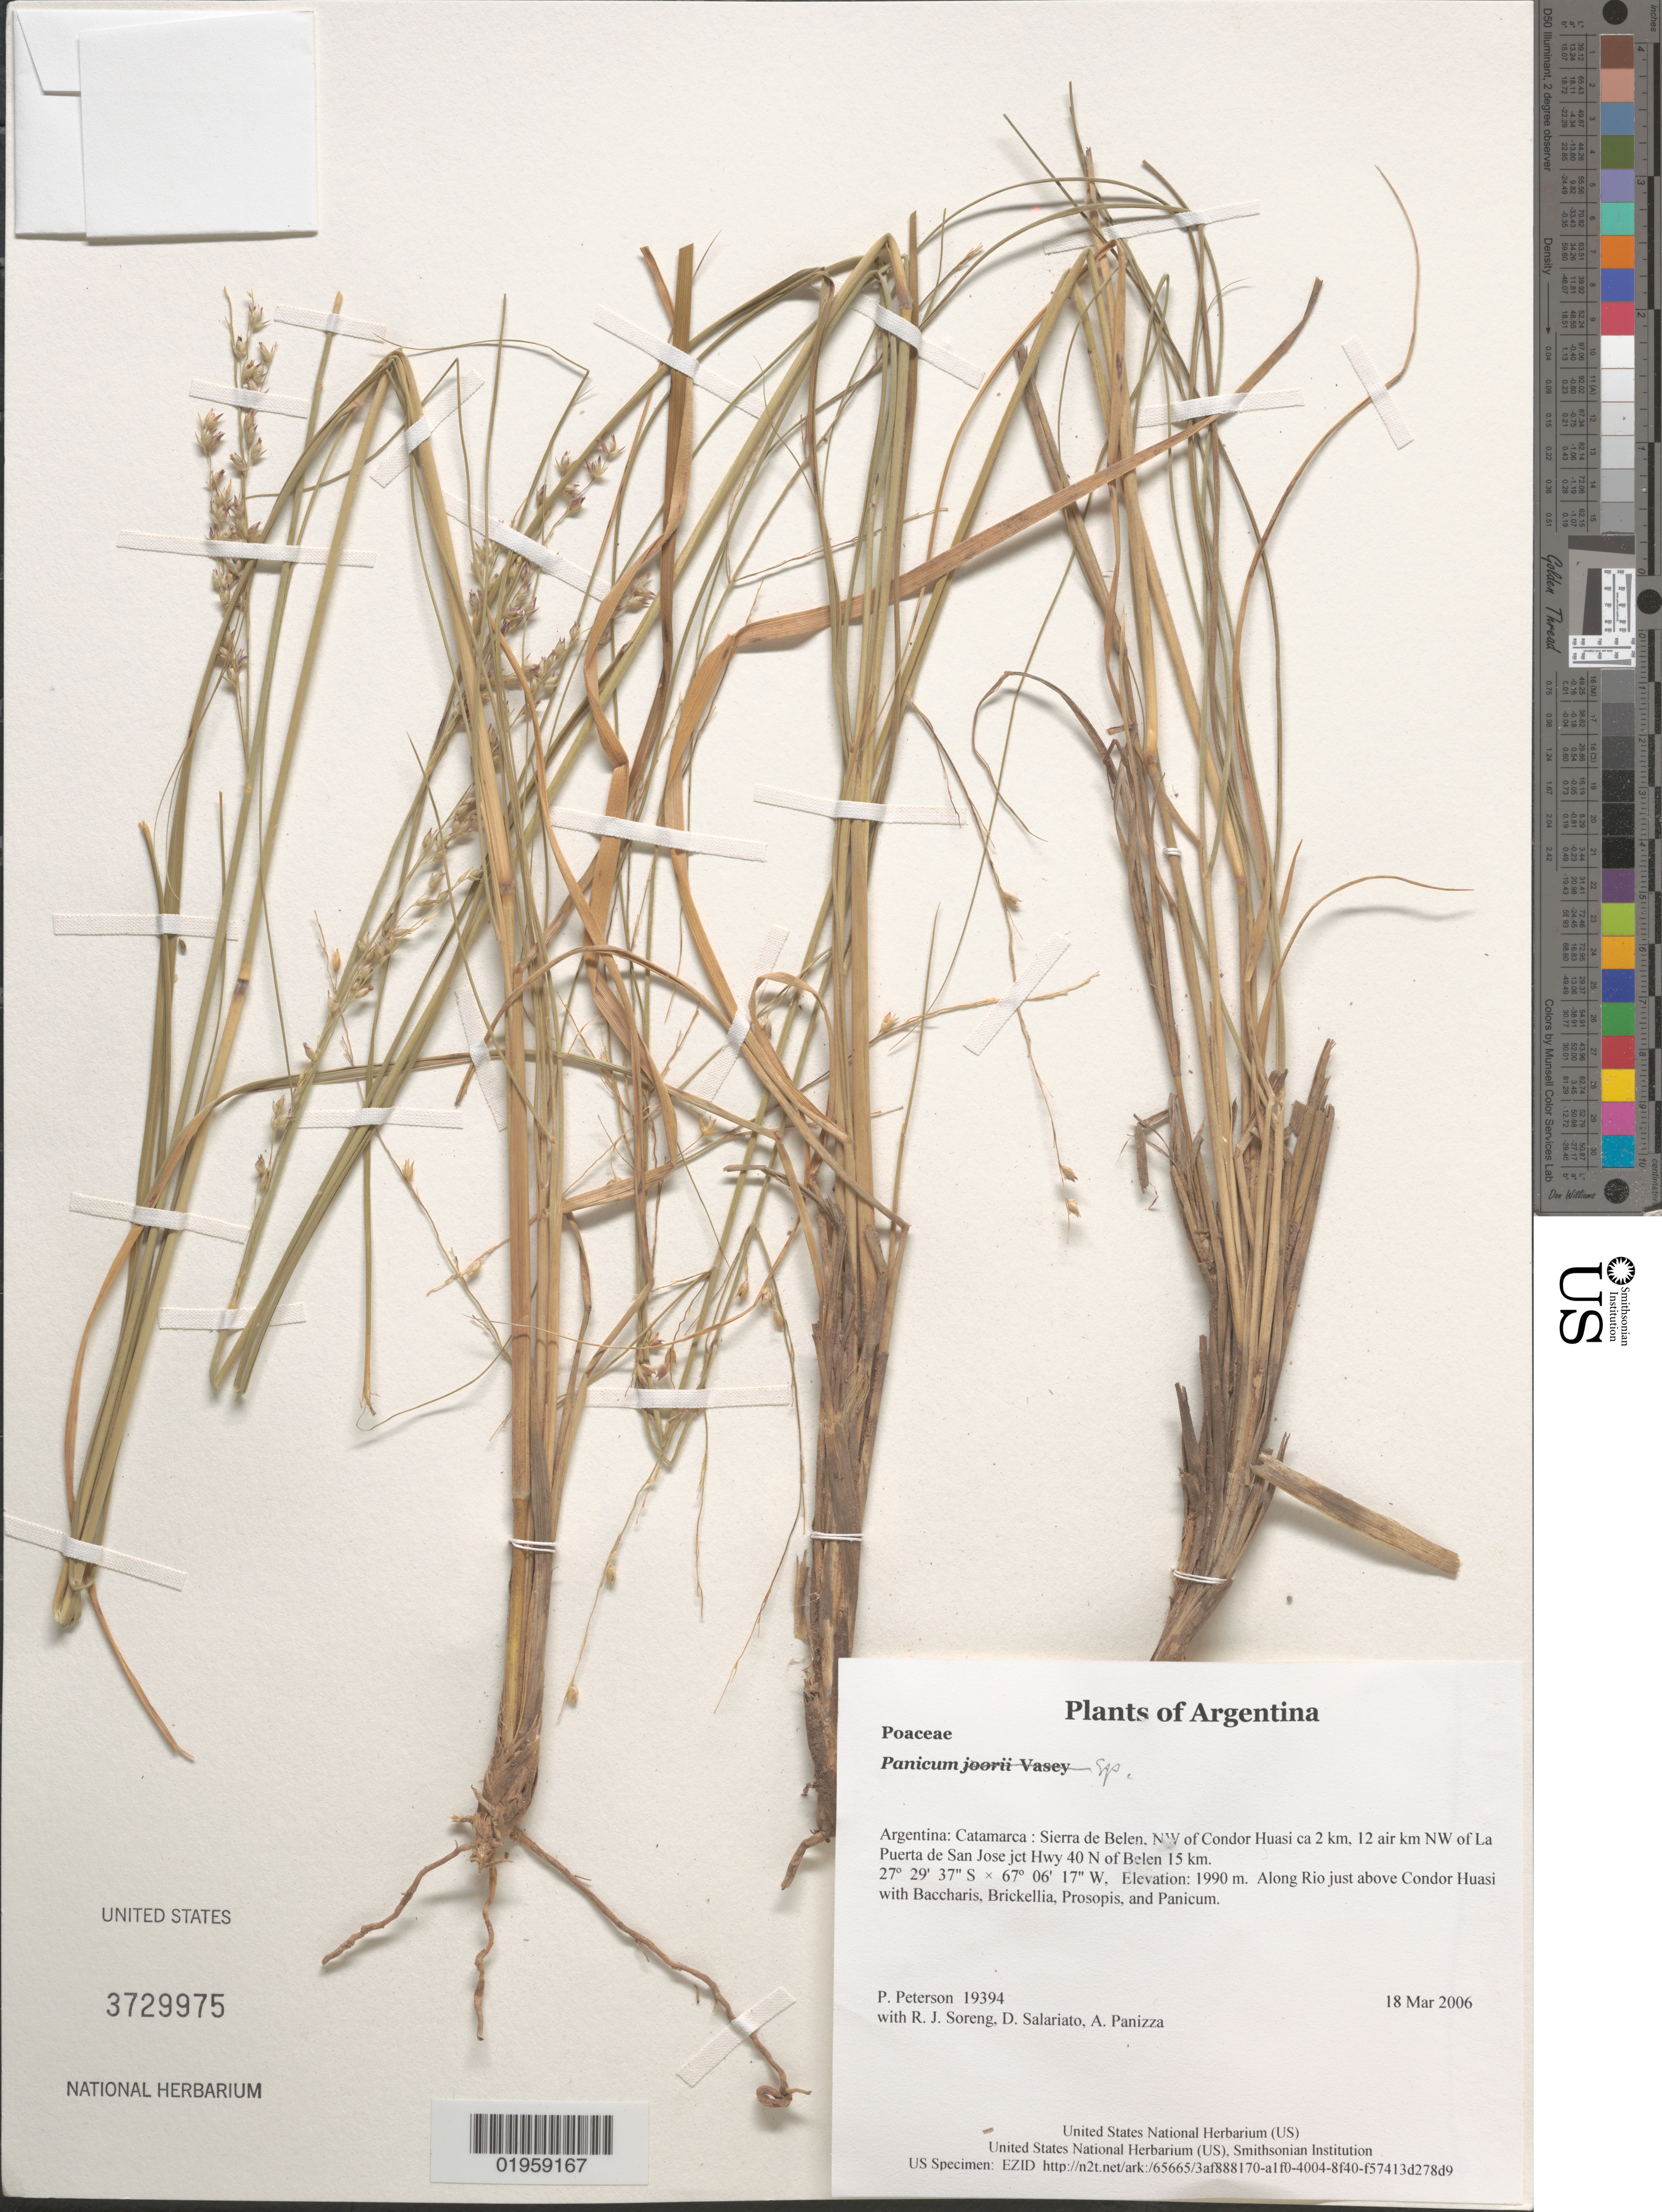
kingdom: Plantae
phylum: Tracheophyta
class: Liliopsida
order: Poales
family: Poaceae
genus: Panicum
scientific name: Panicum sp.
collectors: P. M. Peterson, R. J. Soreng, D. Salariato & A. Panizza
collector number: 19394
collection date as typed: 18 Mar 2006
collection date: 2006-03-18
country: Argentina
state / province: Catamarca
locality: Sierra de Belen, NW of Condor Huasi ca 2 km, 12 air km NW of La Puerta de San Jose jct Hwy 40 N of Belen 15 km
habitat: Along Rio just above Condor Huasi with Baccharis, Brickellia, Prosopis, and Panicum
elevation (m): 1990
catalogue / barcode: US 3729975